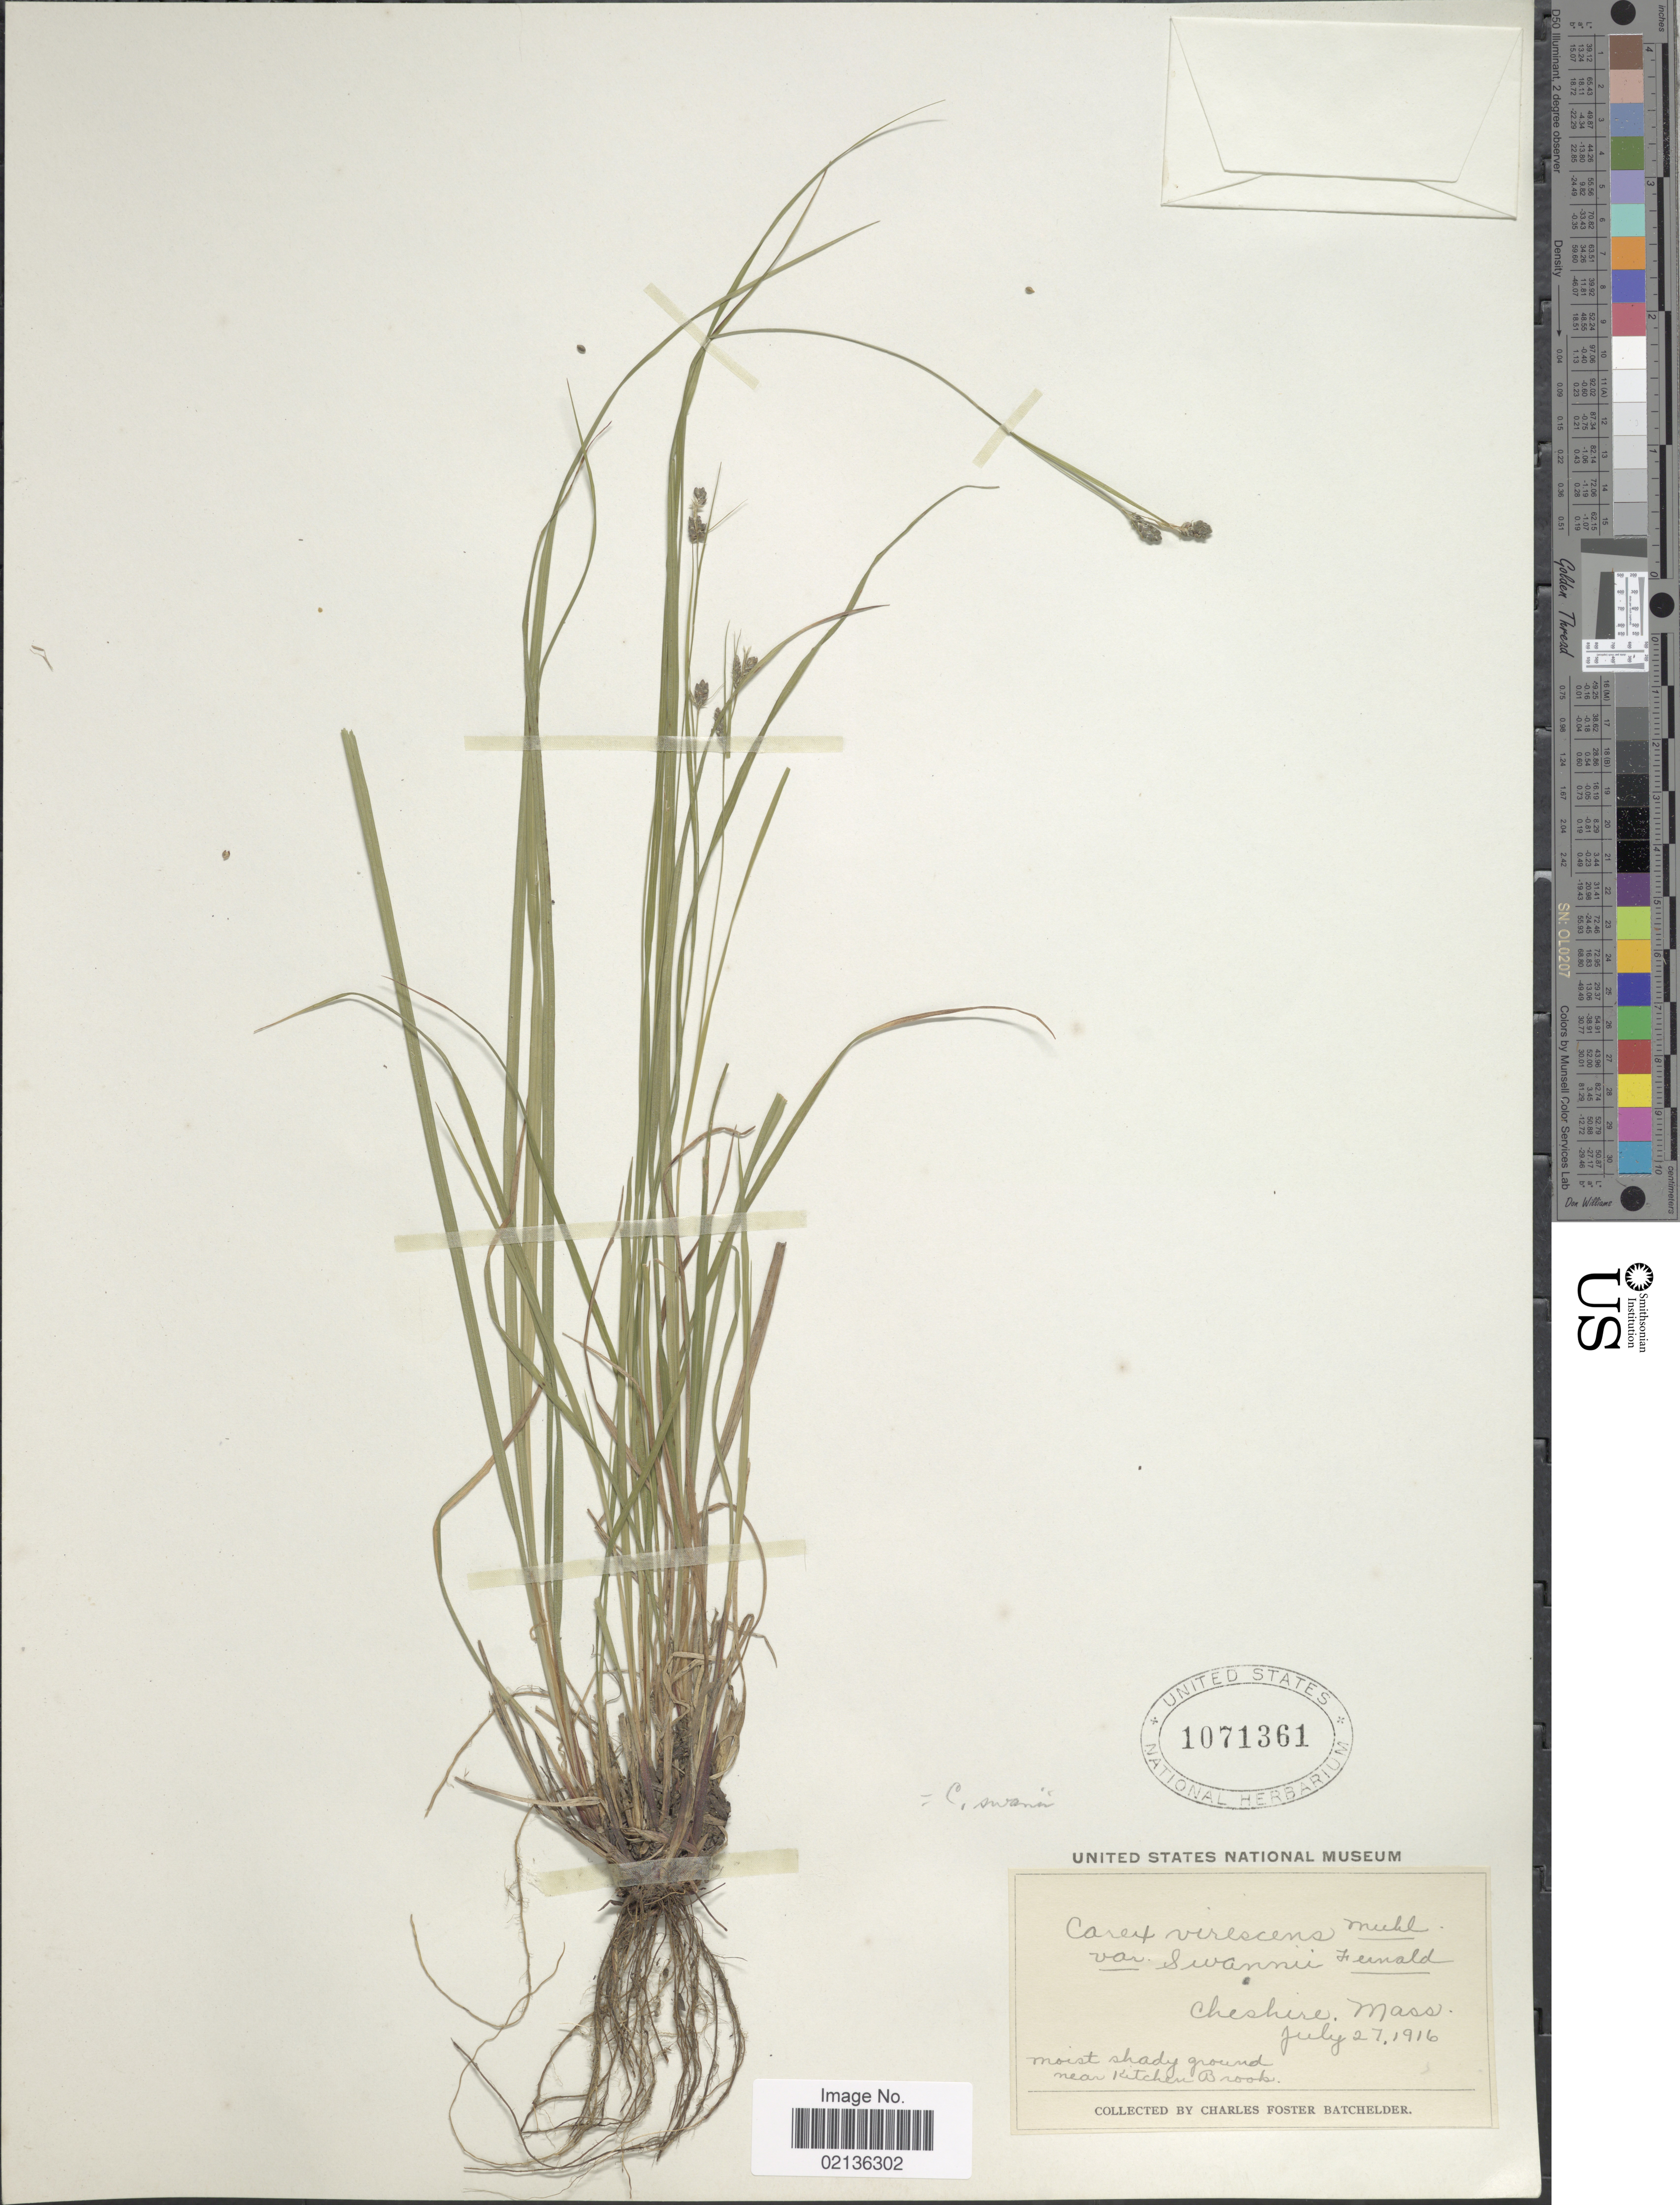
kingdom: Plantae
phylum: Tracheophyta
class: Liliopsida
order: Poales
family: Cyperaceae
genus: Carex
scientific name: Carex swanii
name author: (Fernald) Mack.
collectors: C. Batchelder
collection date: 1916-07-27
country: United States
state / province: Massachusetts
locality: Cheshire, Mass., near Kitchen Brook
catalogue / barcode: US 1071361